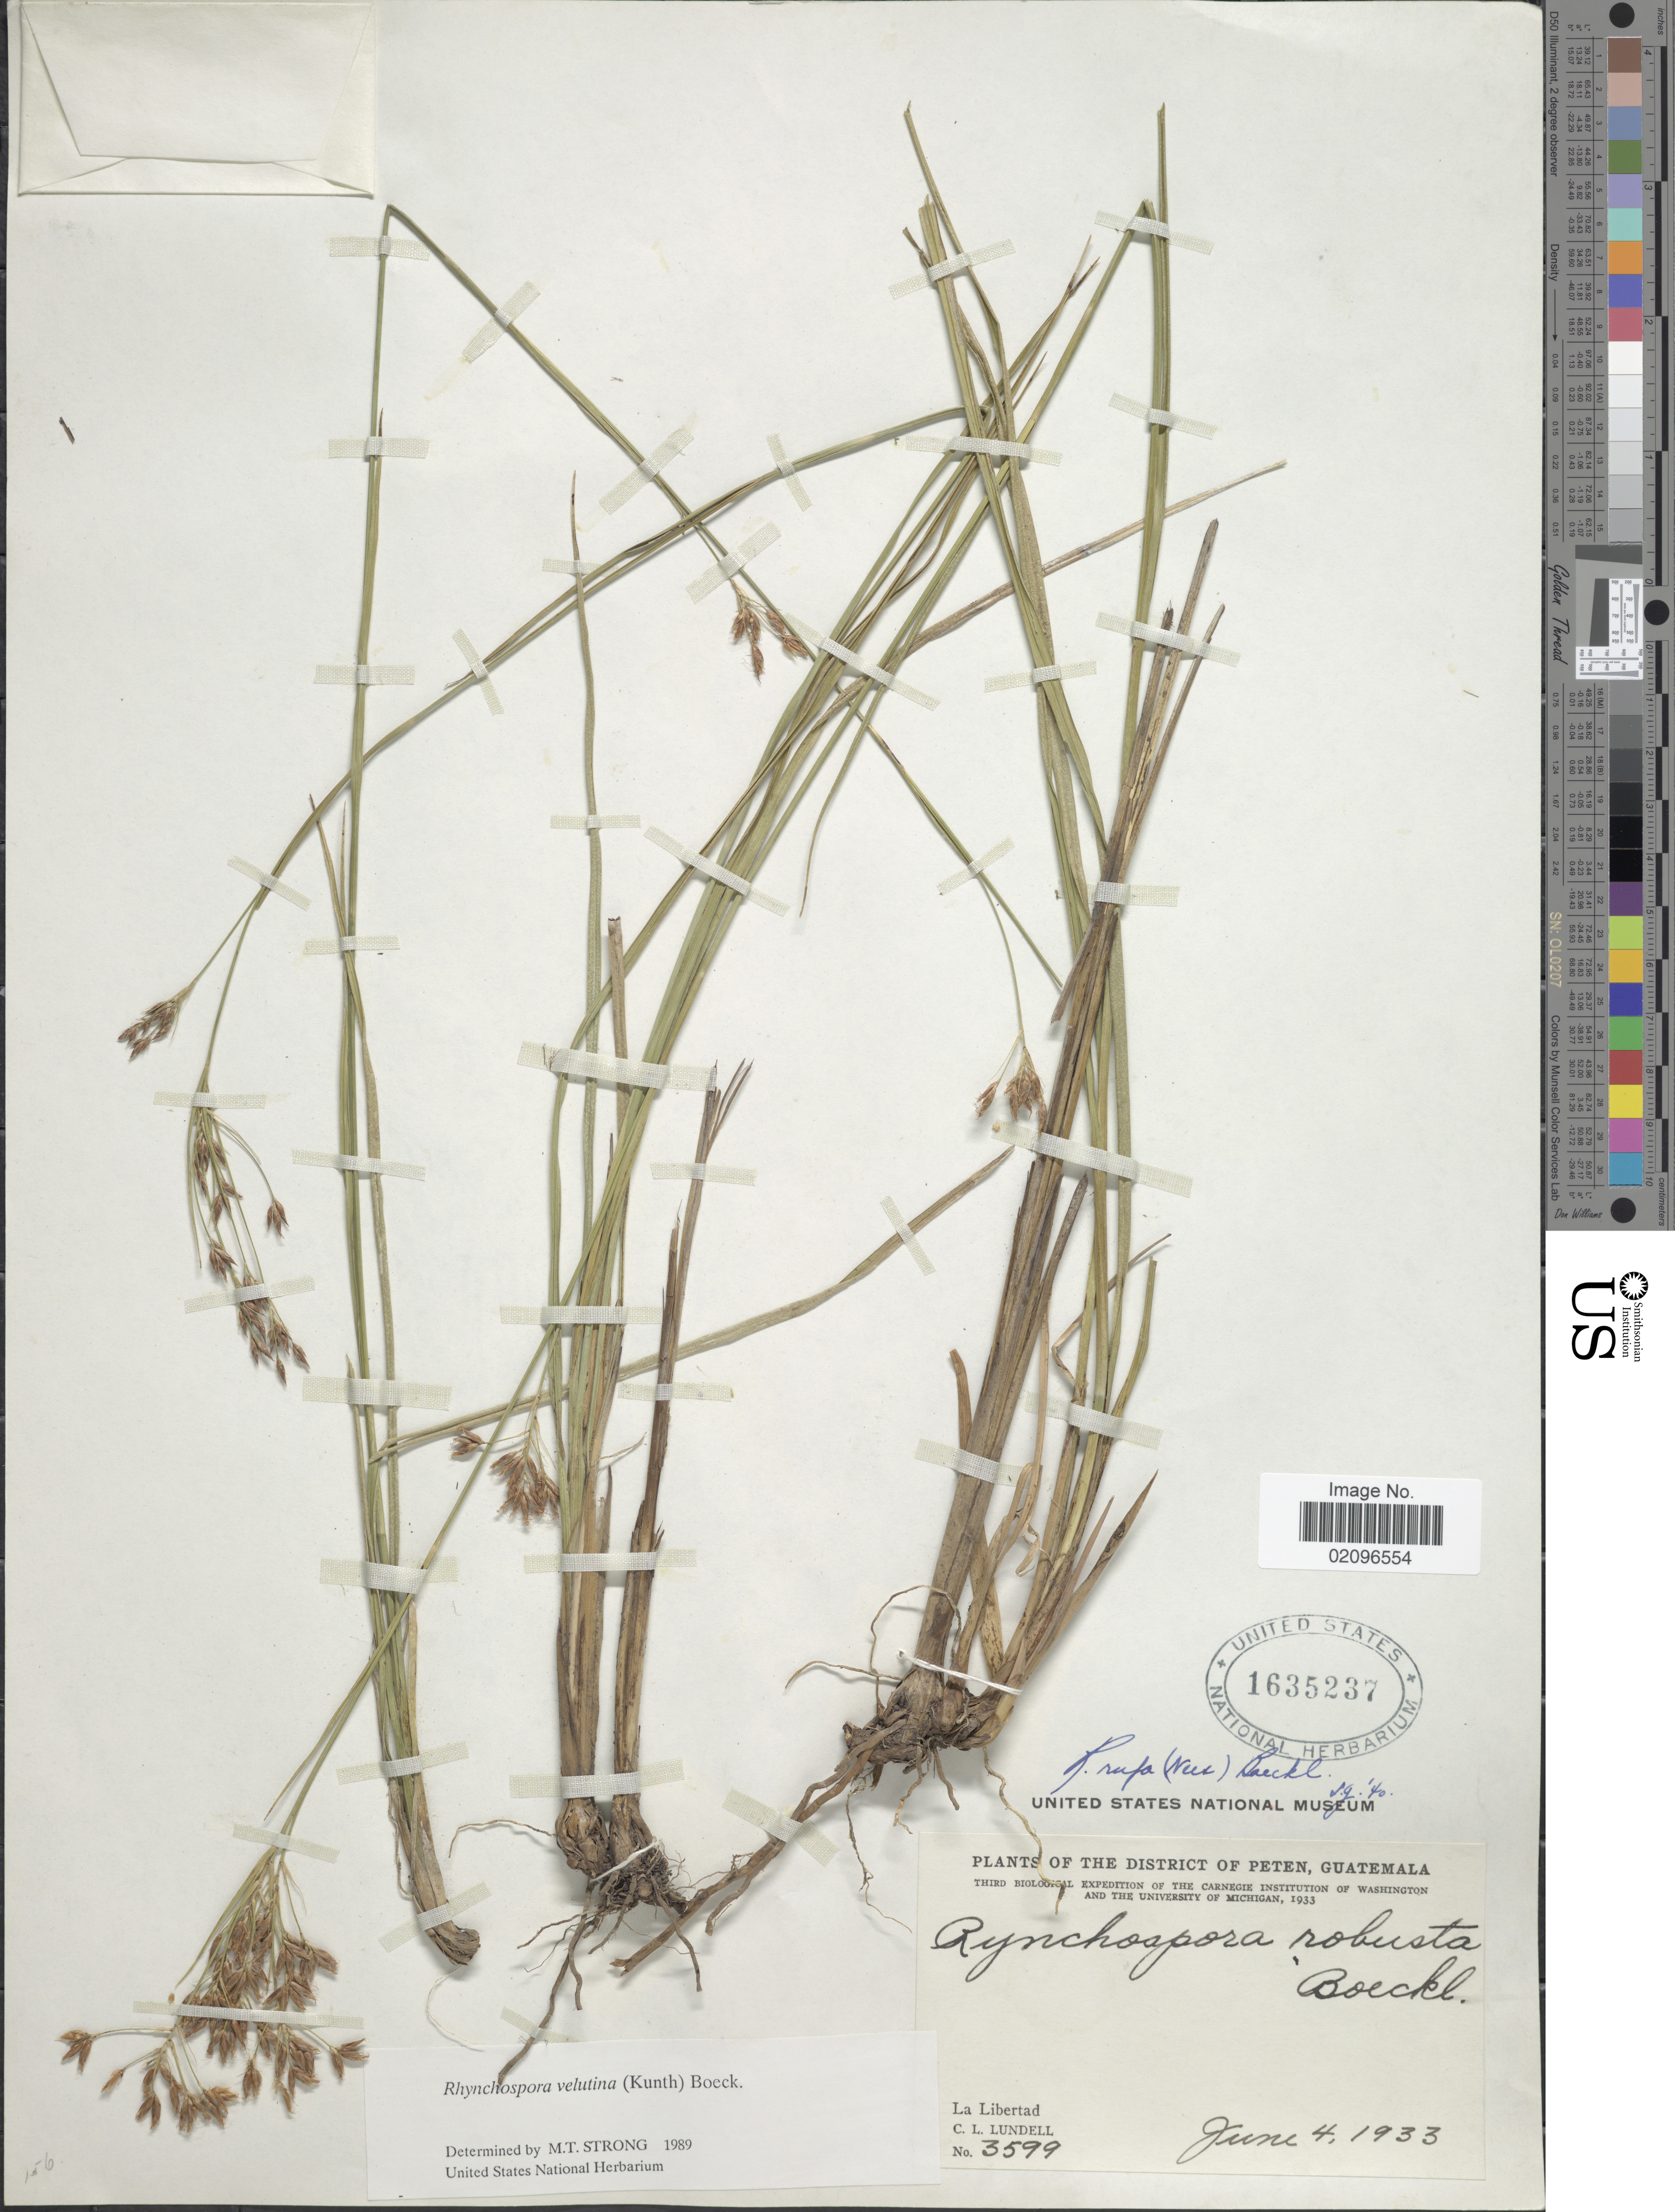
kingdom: Plantae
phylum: Tracheophyta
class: Liliopsida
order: Poales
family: Cyperaceae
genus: Rhynchospora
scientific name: Rhynchospora velutina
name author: (Kunth) Boeckeler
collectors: C. L. Lundell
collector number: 3599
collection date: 1933-06-04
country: Guatemala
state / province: El Petén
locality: District of Peten, La Libertad.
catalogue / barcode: US 1635237